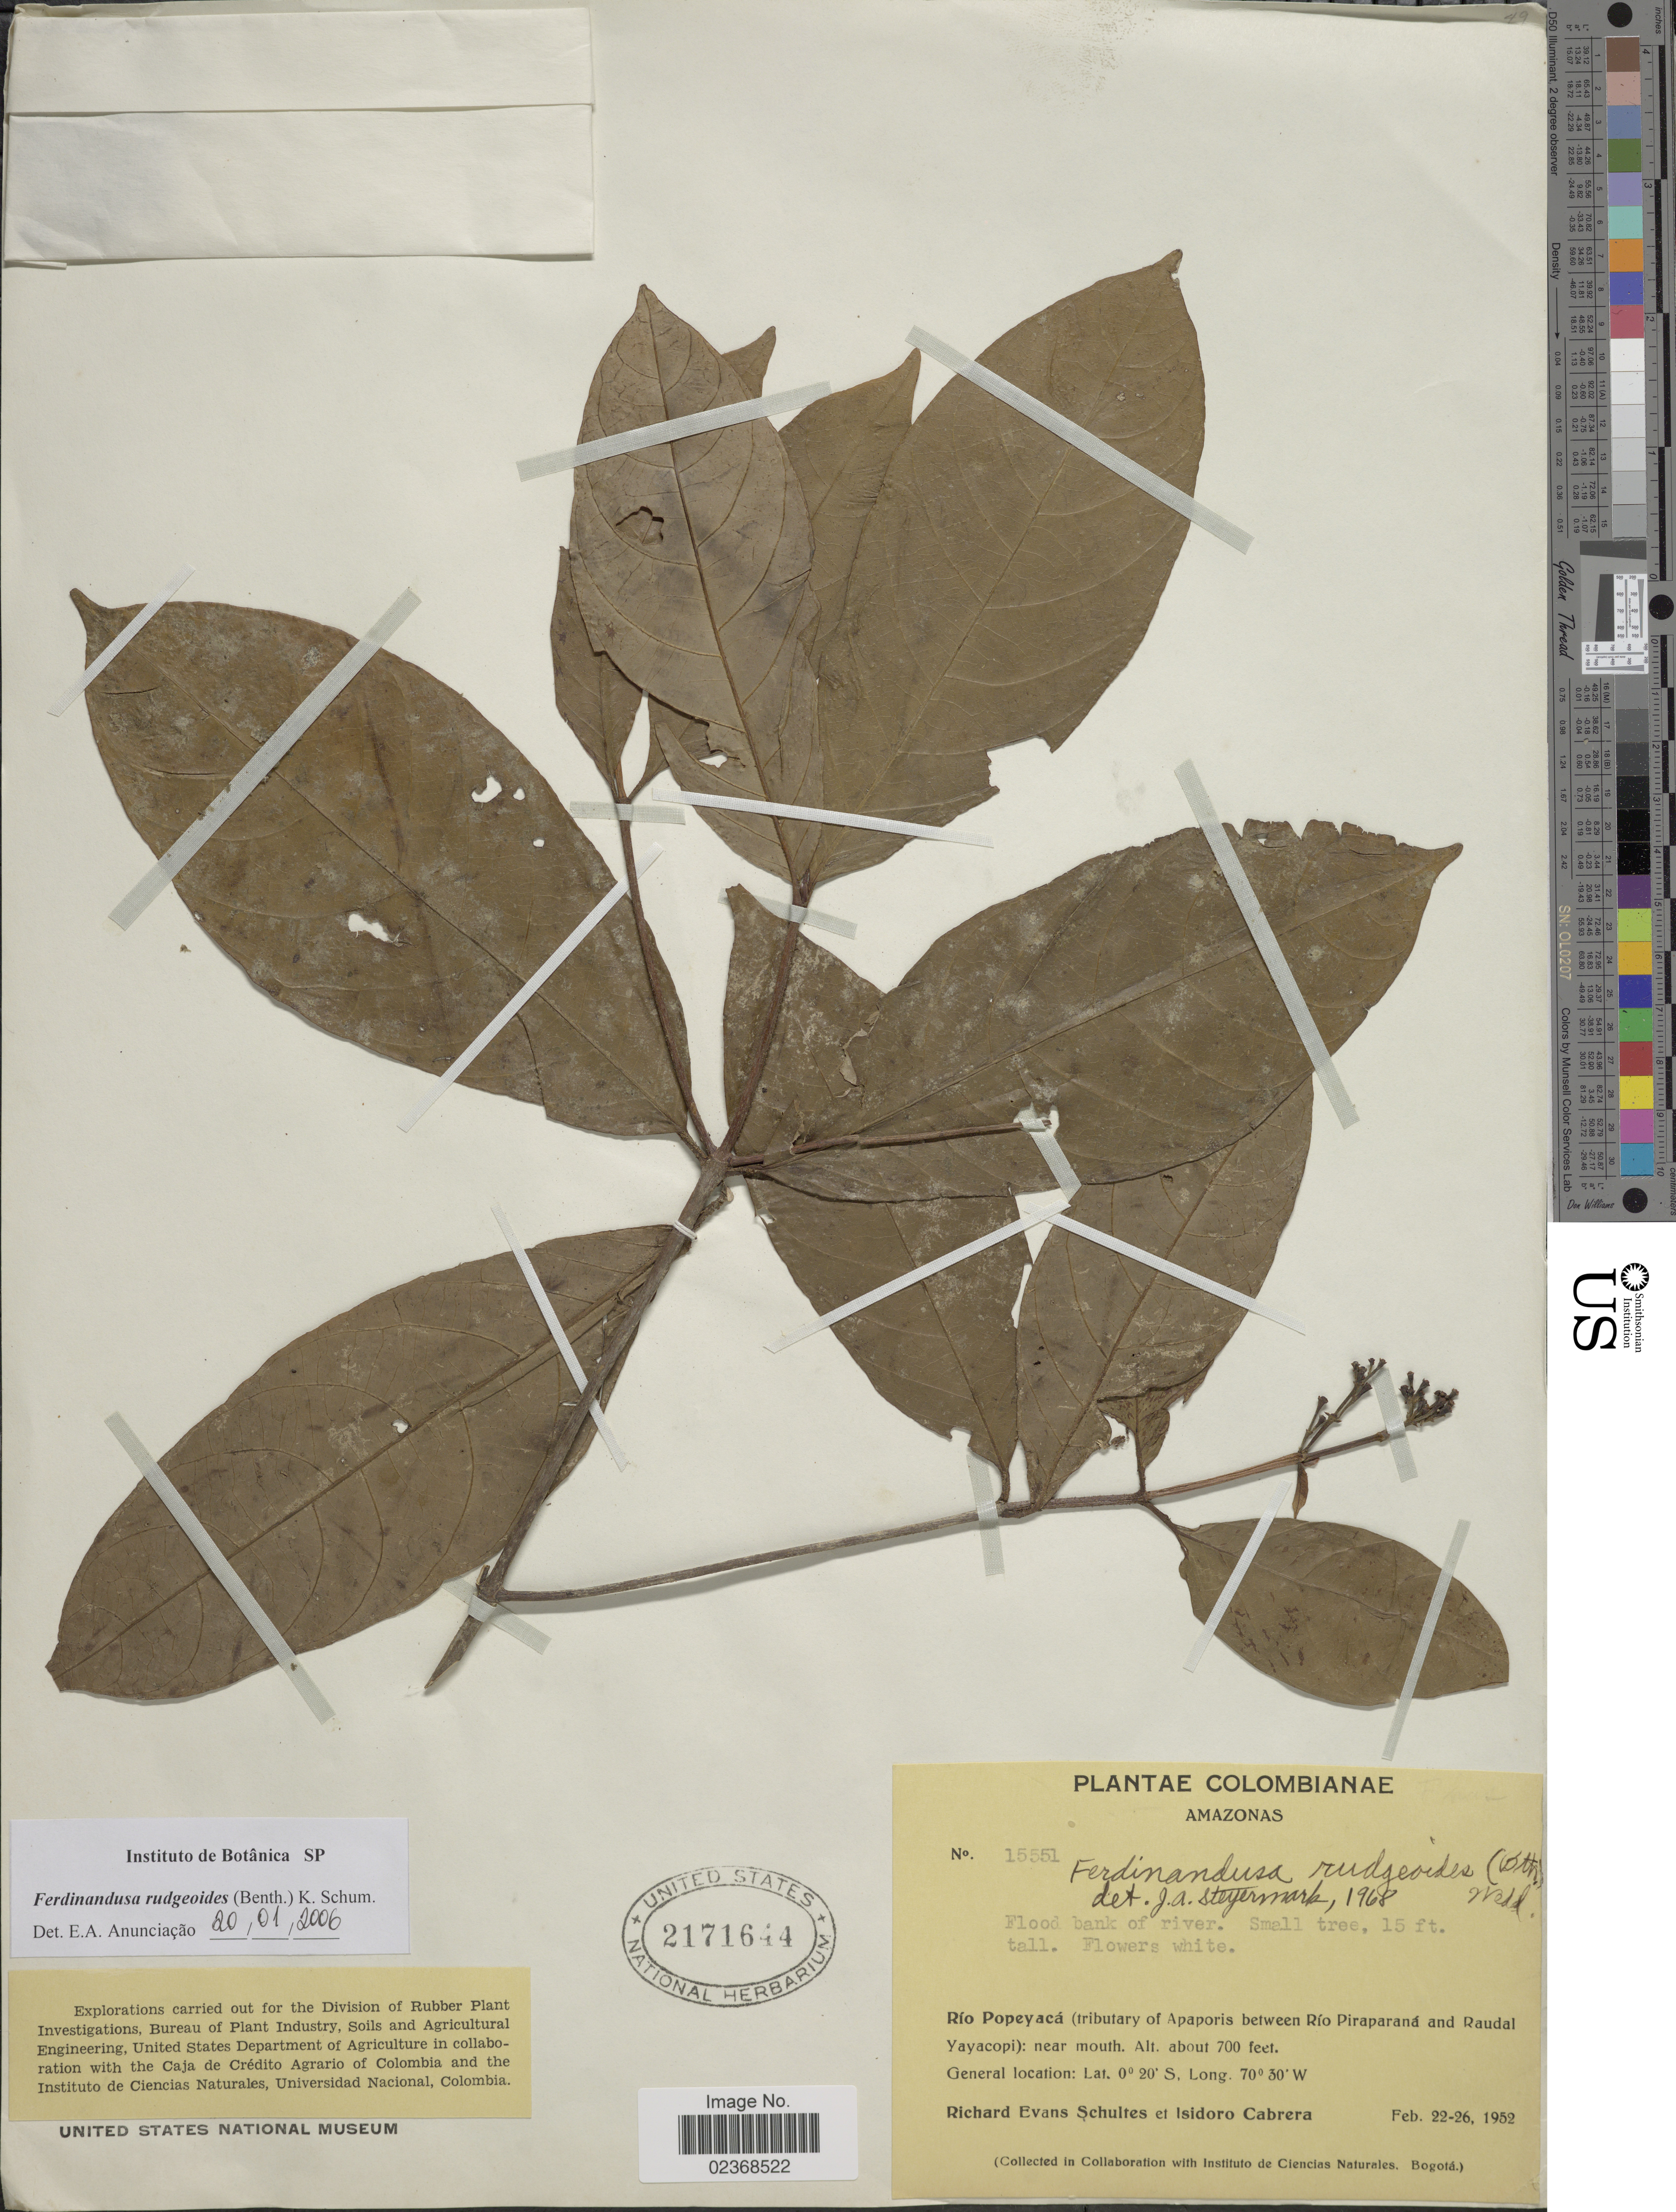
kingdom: Plantae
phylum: Tracheophyta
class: Magnoliopsida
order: Gentianales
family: Rubiaceae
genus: Ferdinandusa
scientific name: Ferdinandusa rudgeoides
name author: (Benth.) Wedd.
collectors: R. E. Schultes & I. Cabrera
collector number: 15551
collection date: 1952-02-22/1952-02-26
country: Colombia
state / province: Amazônas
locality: Rio Popeyaca (tributary of Apaporis between Rio Piraparana and Raudal Yayacopi): near mouth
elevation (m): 213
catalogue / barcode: US 2171644